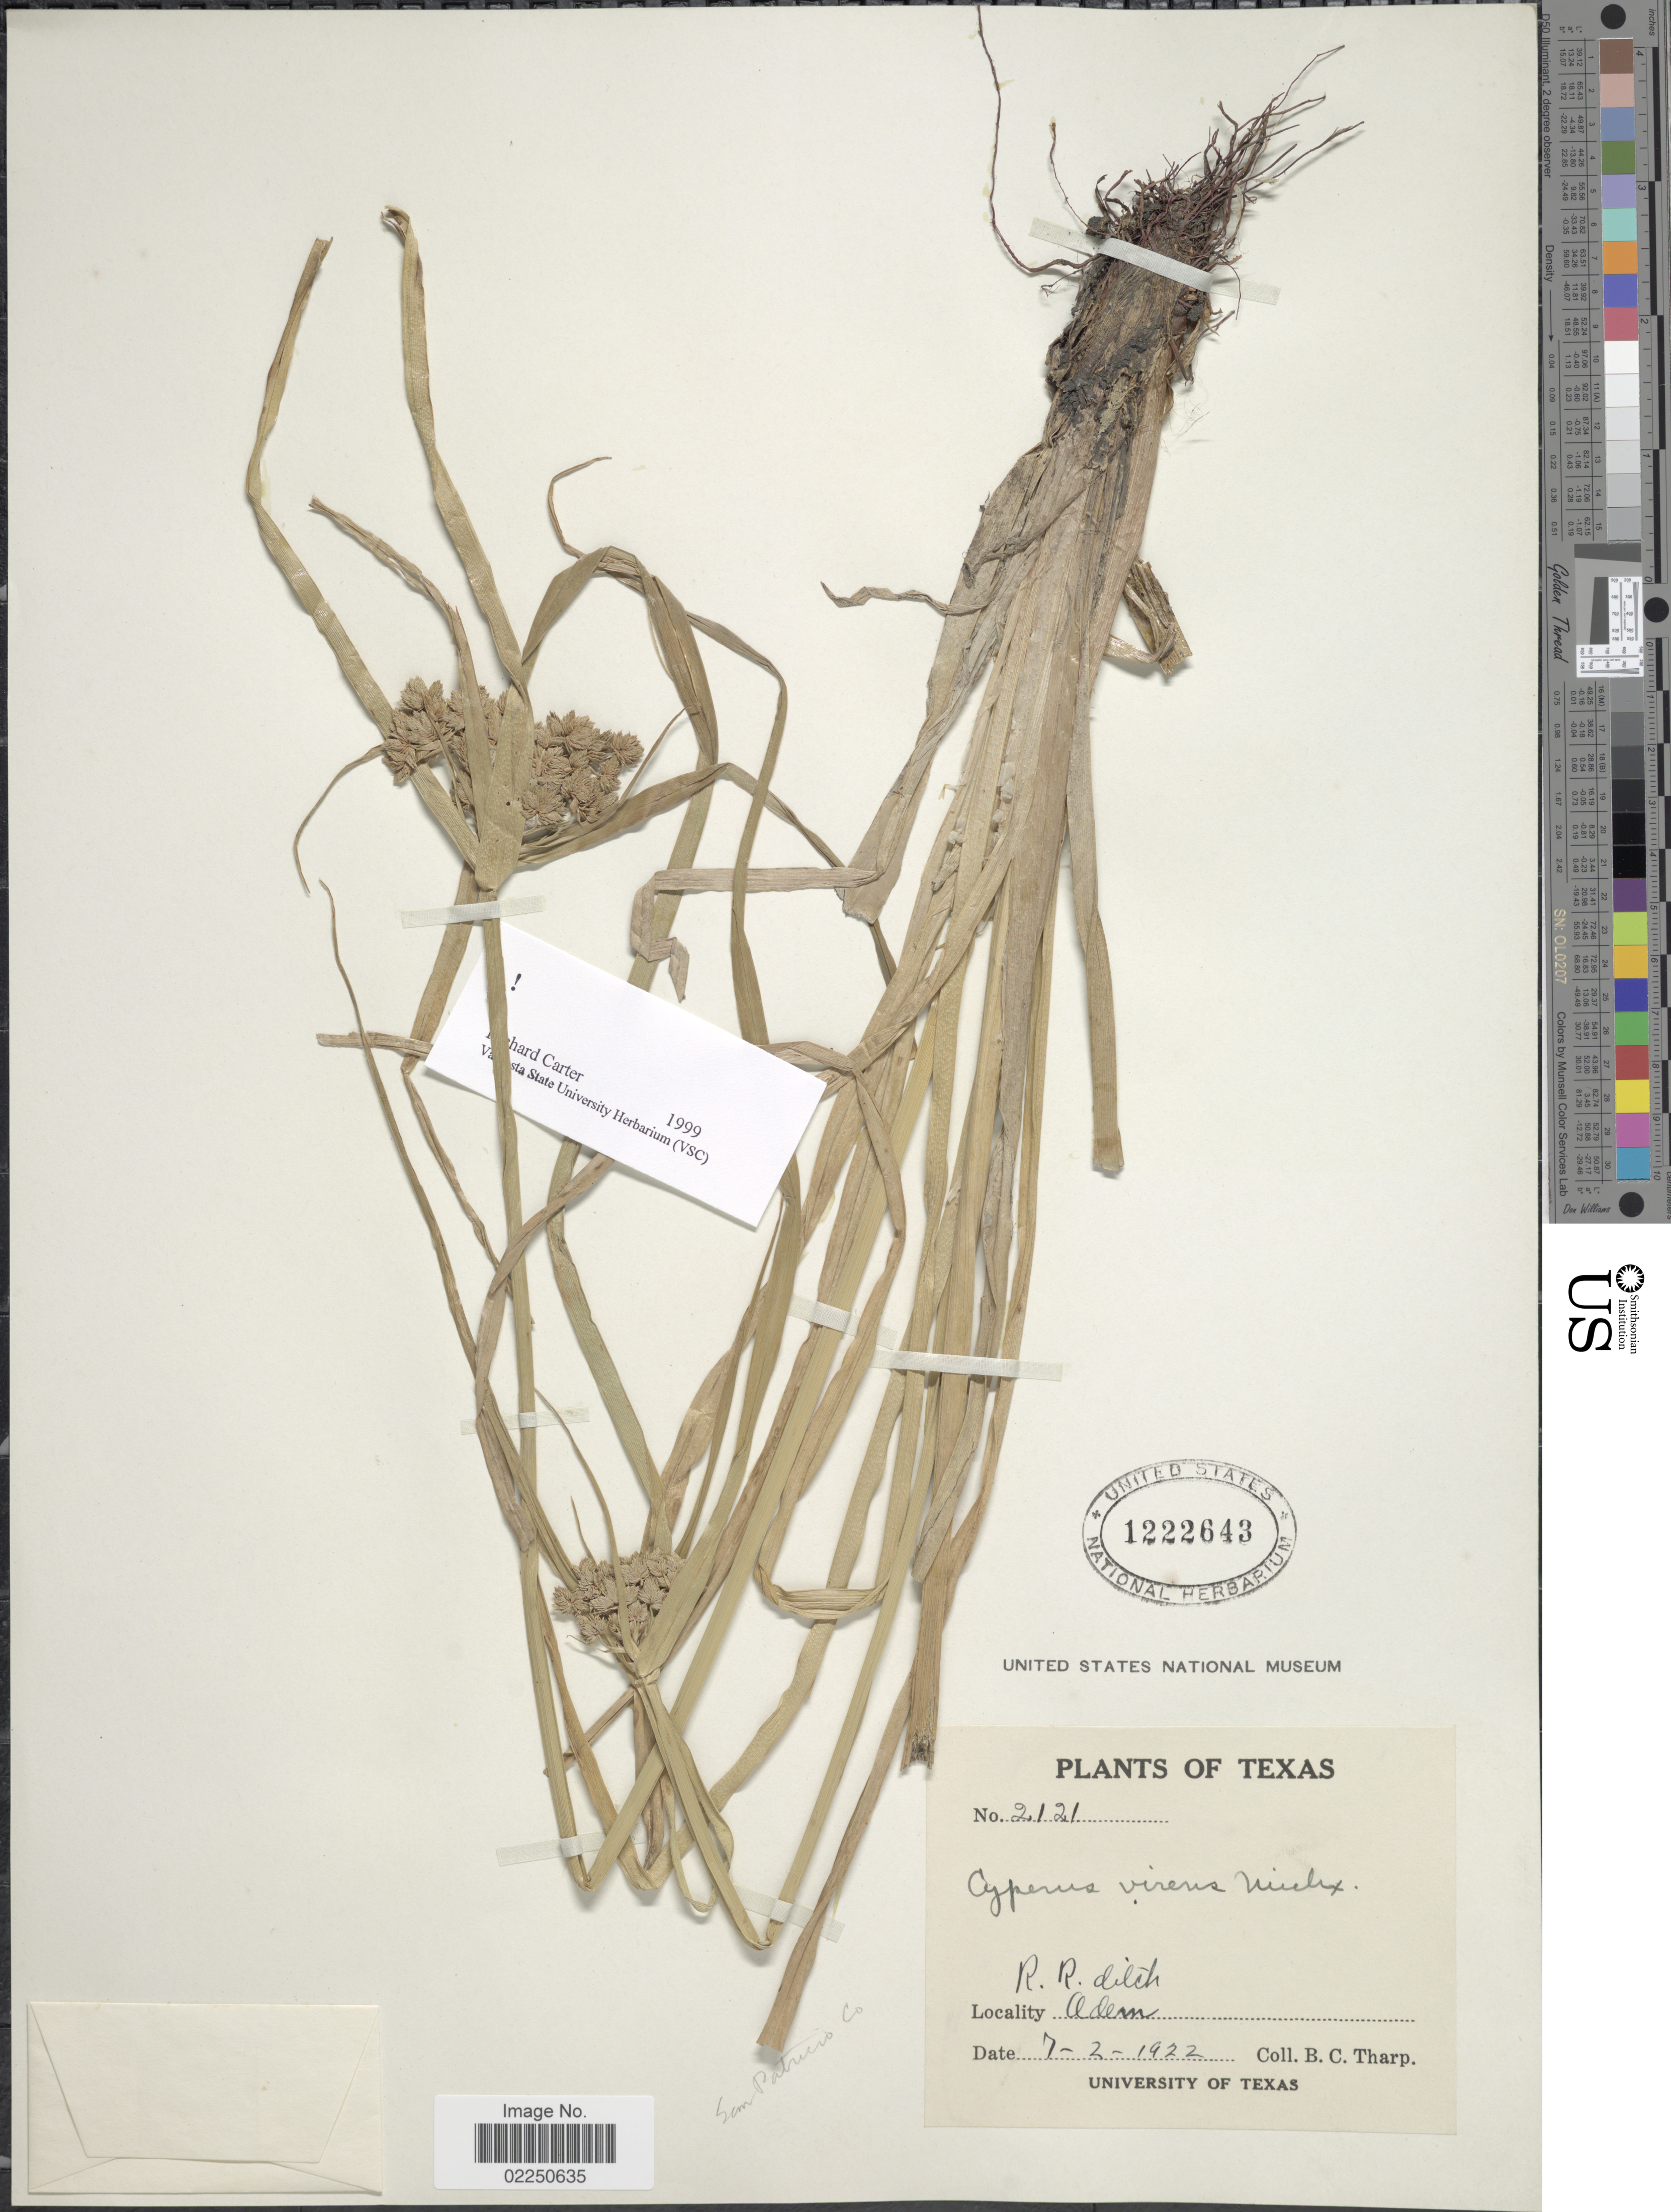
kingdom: Plantae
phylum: Tracheophyta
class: Liliopsida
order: Poales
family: Cyperaceae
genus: Cyperus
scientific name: Cyperus virens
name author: Michx.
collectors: B. C. Tharp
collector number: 2121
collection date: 1922-07-02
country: United States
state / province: Texas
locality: R.R. ditch, Odem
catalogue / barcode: US 1222643